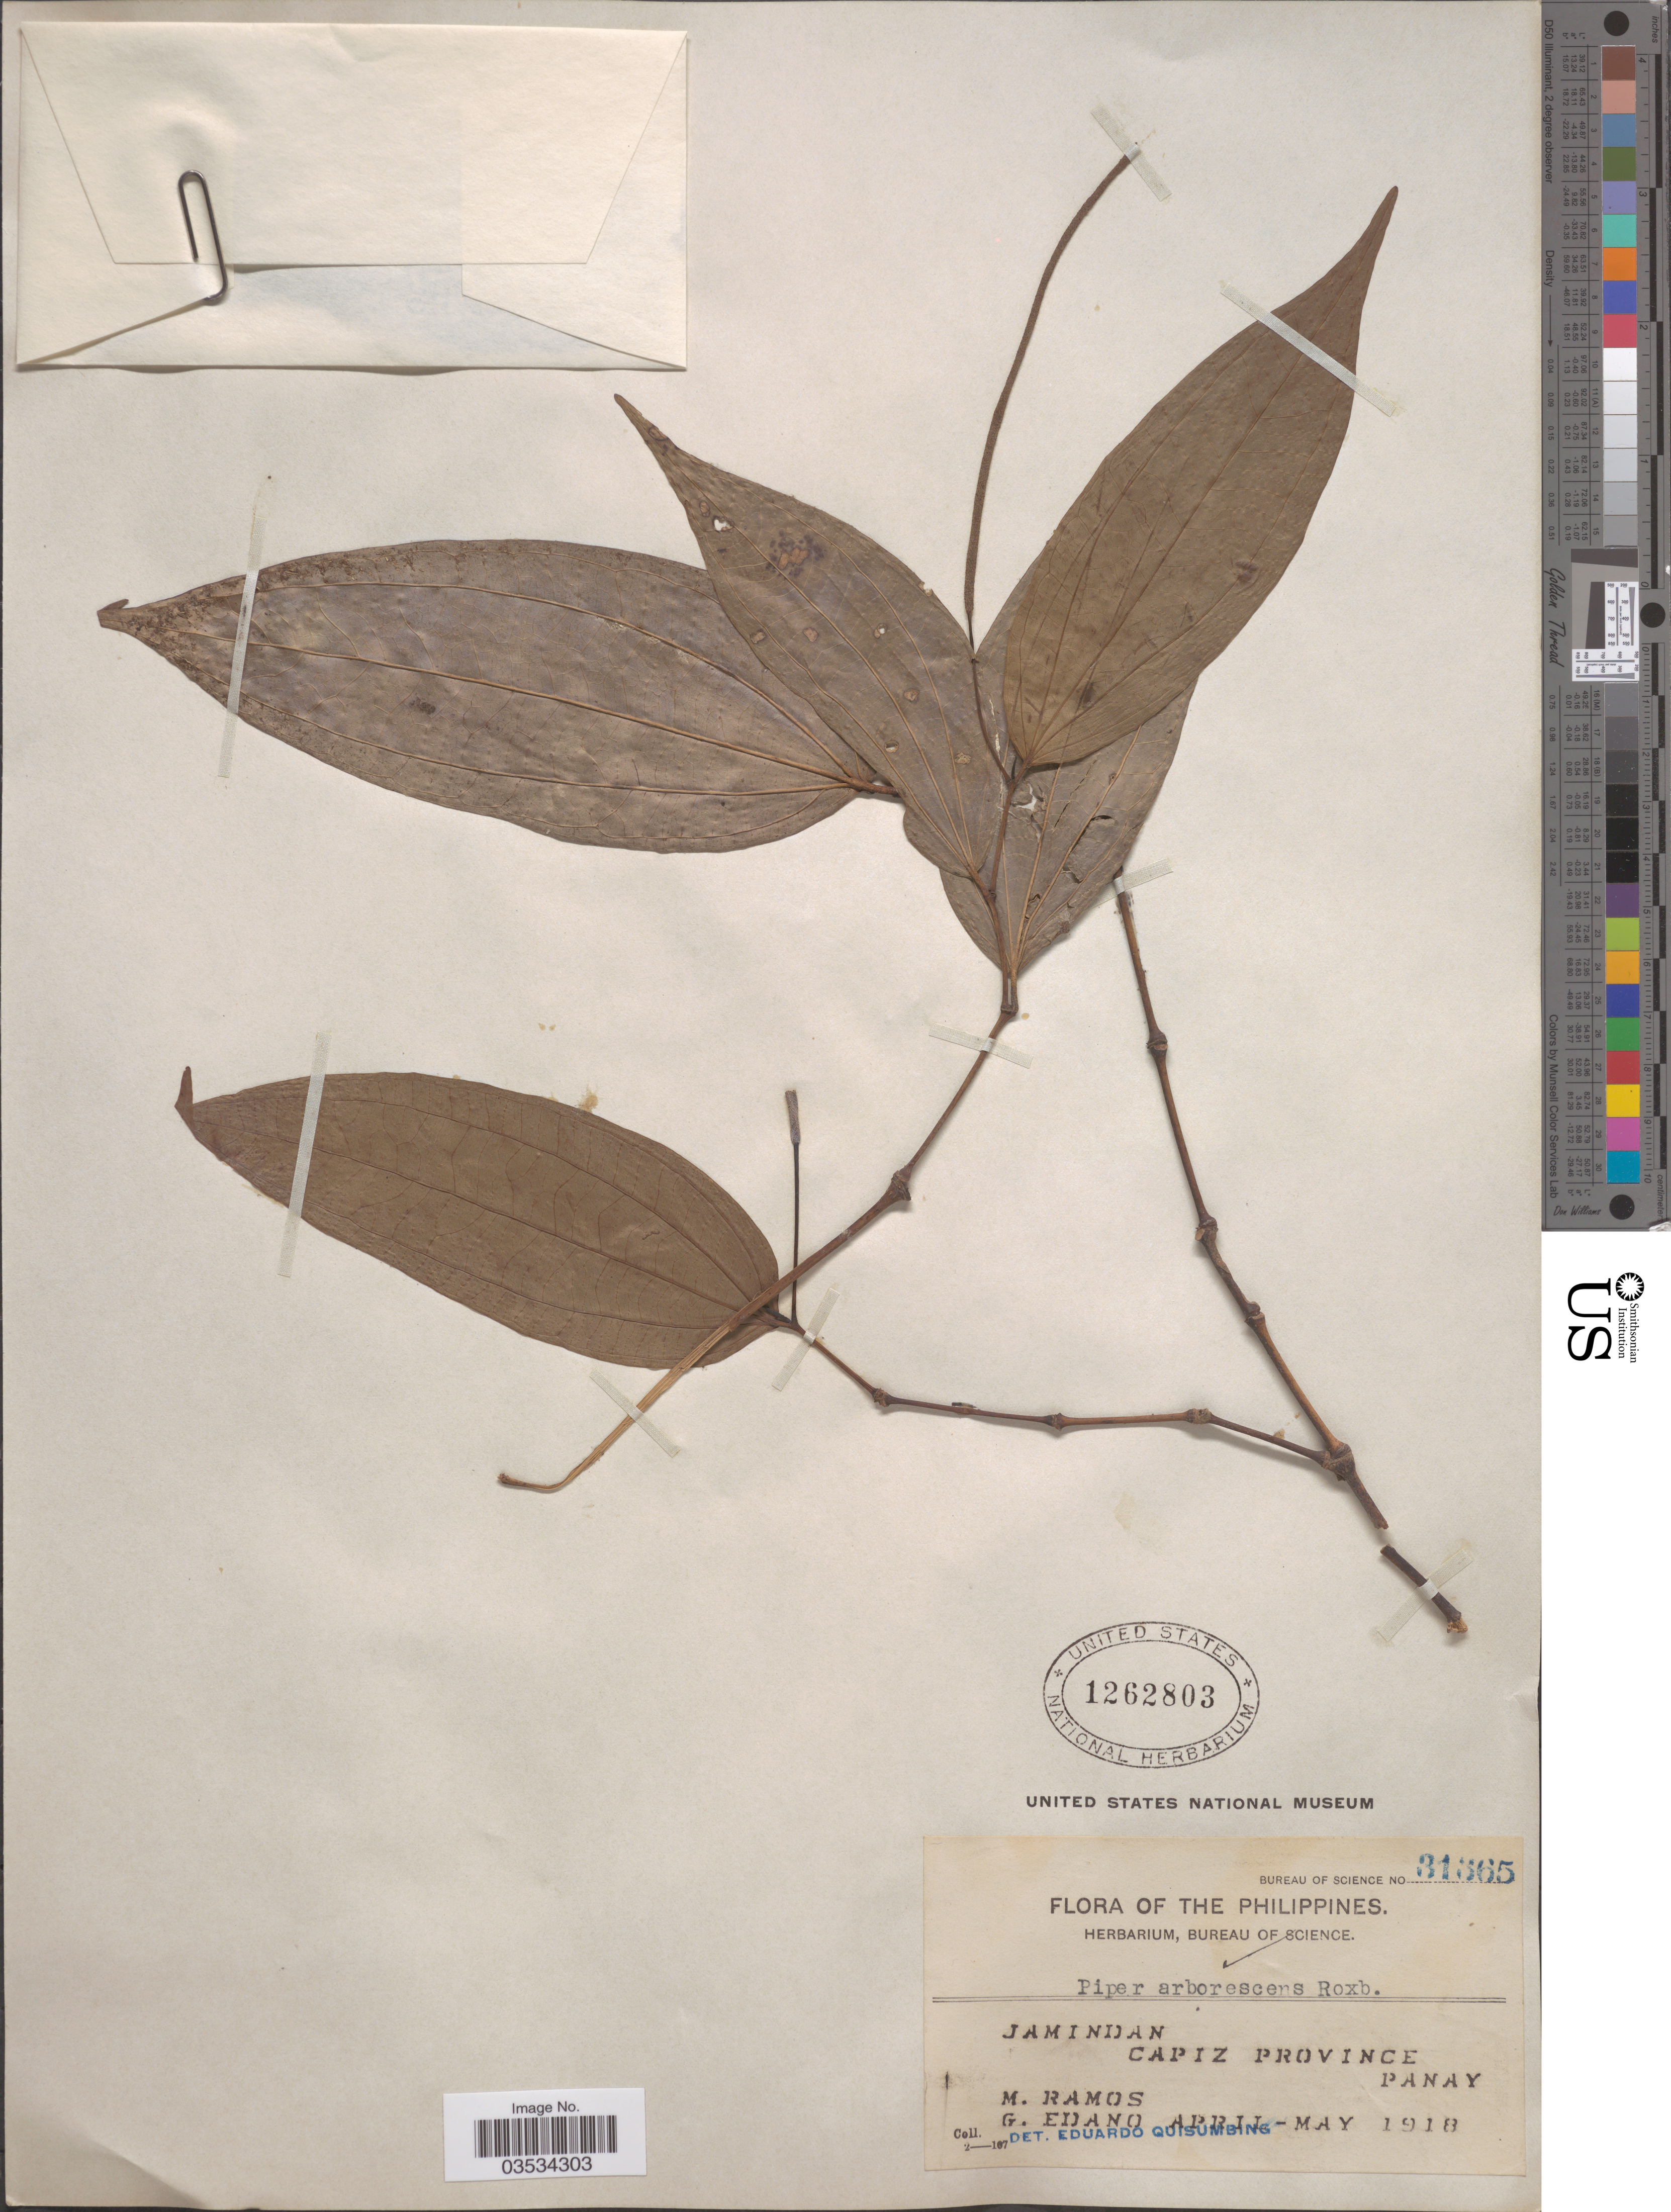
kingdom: Plantae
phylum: Tracheophyta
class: Magnoliopsida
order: Piperales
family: Piperaceae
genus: Piper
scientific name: Piper arborescens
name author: Roxb.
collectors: M. Ramos & G. Edaño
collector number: Bureau of Science 31365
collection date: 1918-04/1918-05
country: Philippines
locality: Jamindan. Capiz Province. Panay.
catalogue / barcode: US 1262803